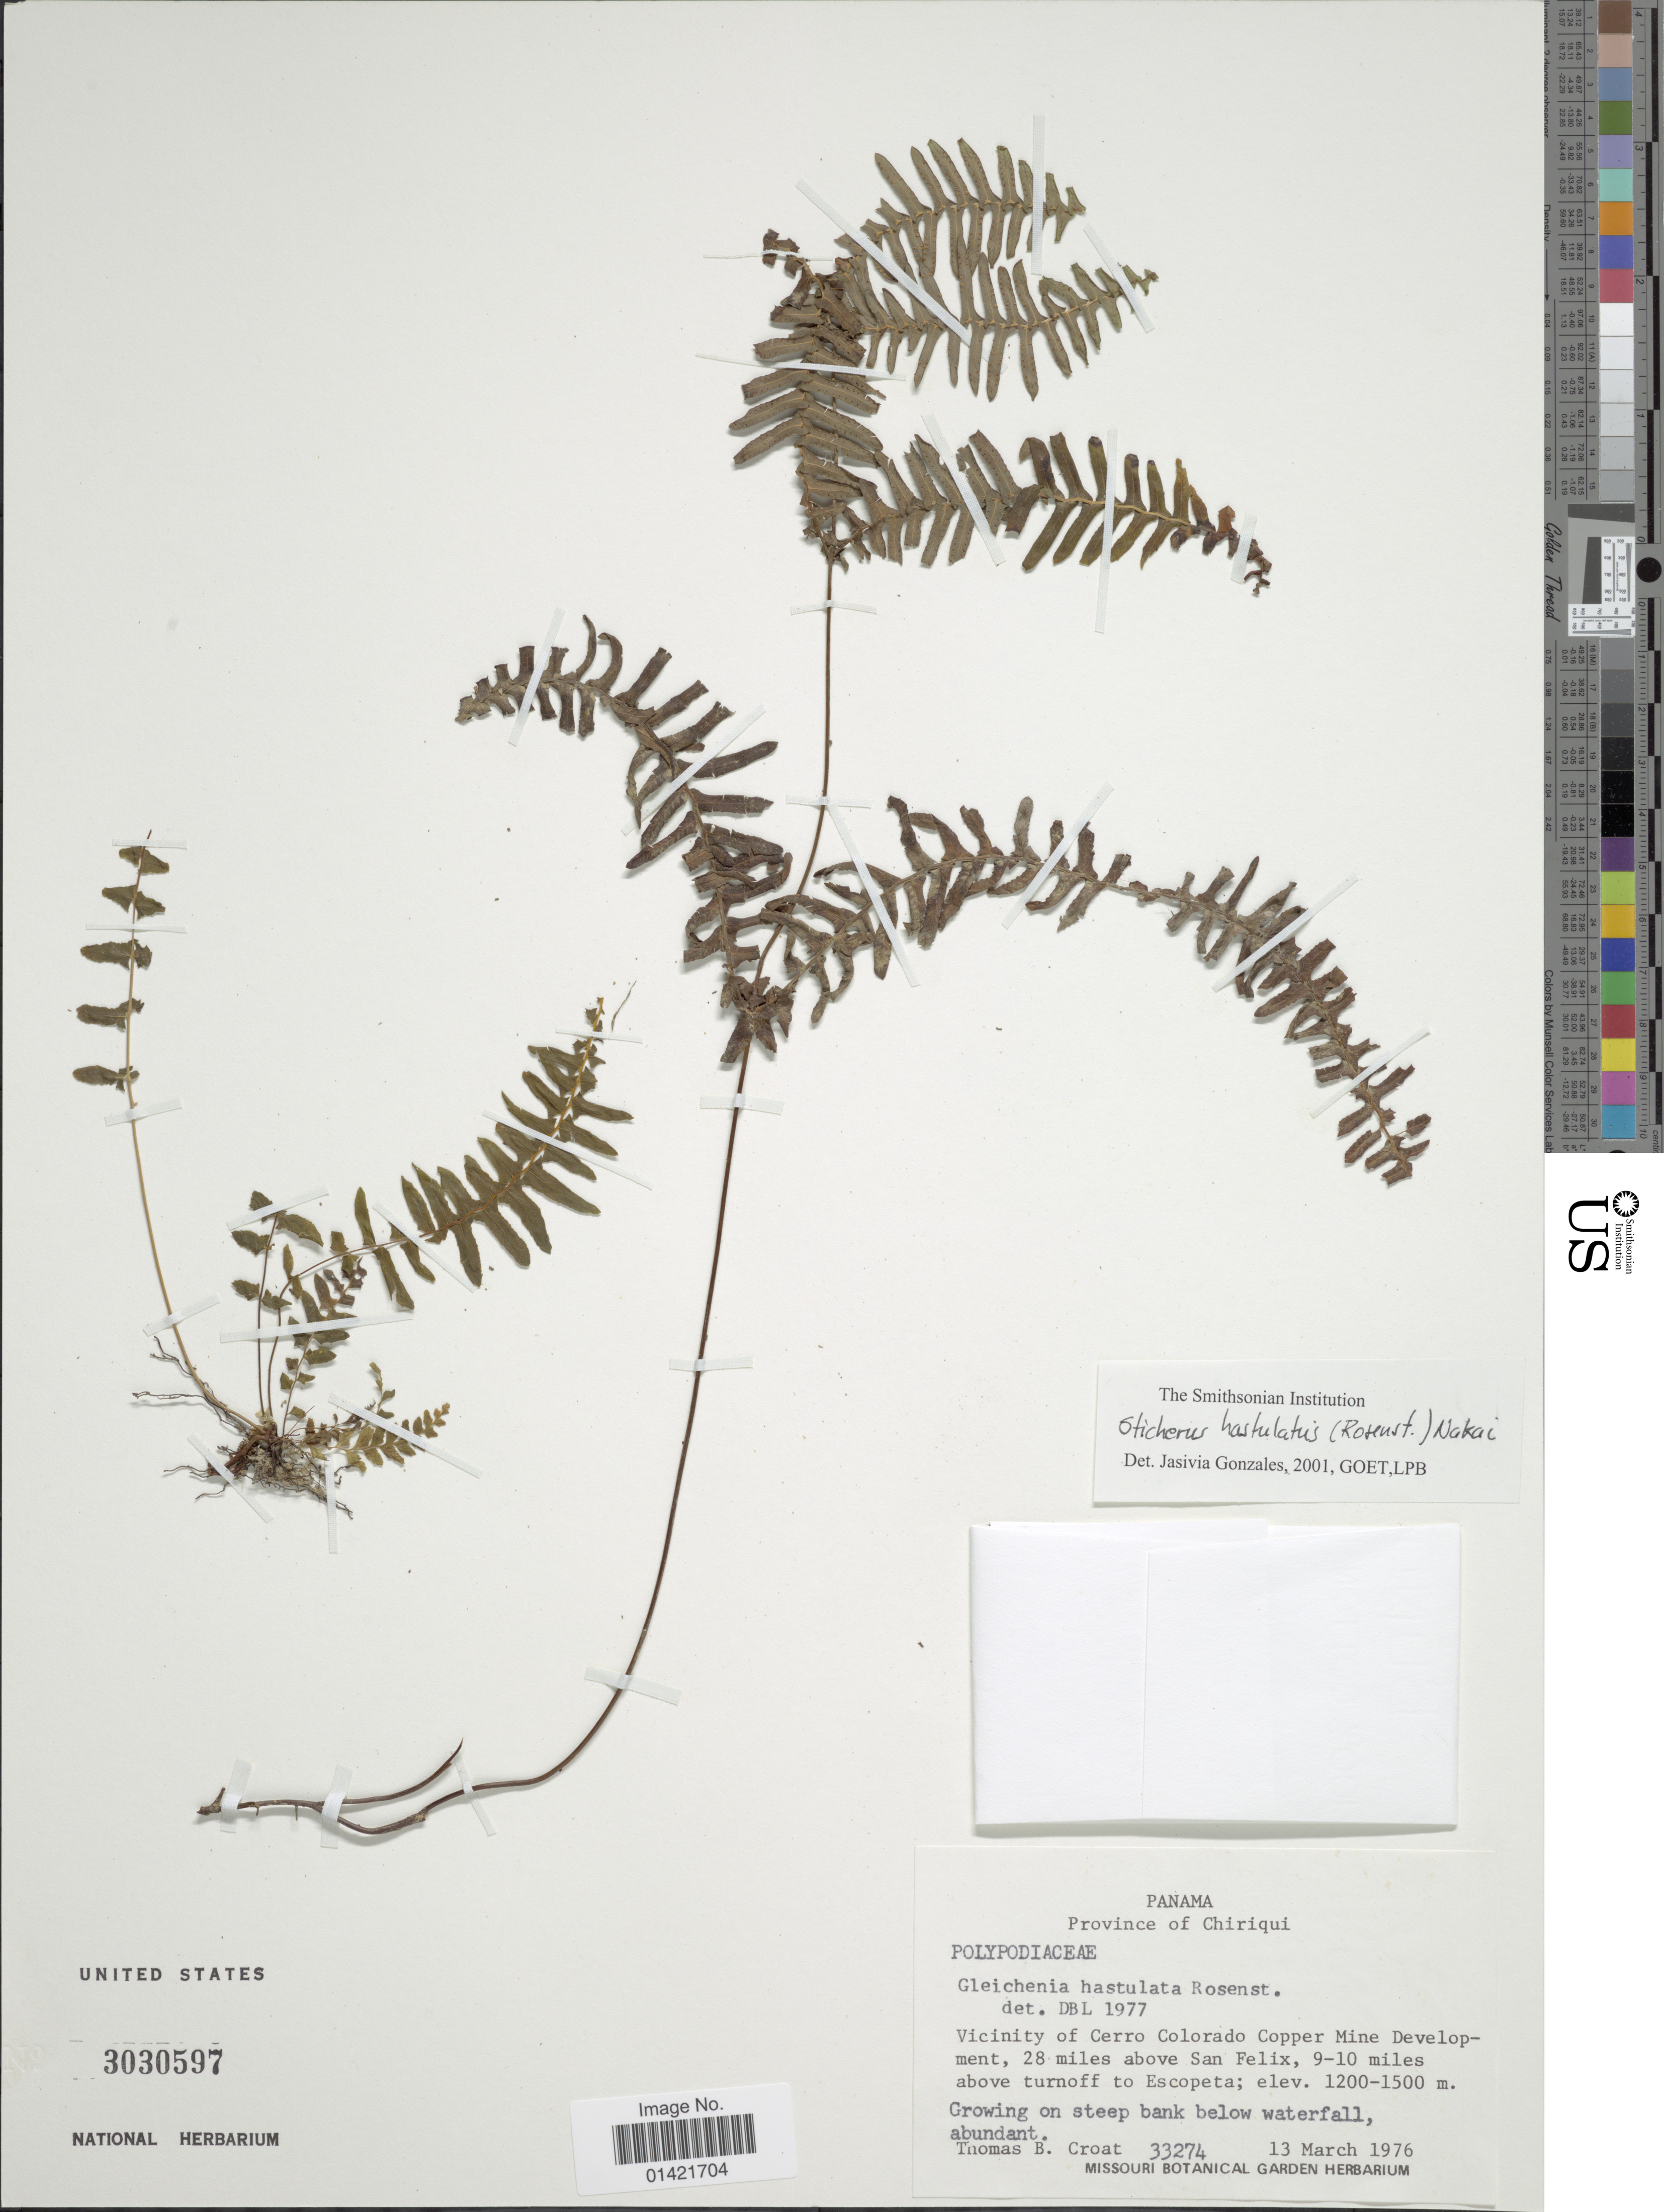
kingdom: Plantae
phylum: Tracheophyta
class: Polypodiopsida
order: Gleicheniales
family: Gleicheniaceae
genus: Sticherus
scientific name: Sticherus hastulatus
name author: (Rosenst.) Nakai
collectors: T. B. Croat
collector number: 33274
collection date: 1976-03-13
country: Panama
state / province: Chiriqui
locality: Vicinity of Cerro Colorado Copper Mine Development, 28 miles above San Felix, 9-10 miles above turnoff to Escopeta. On steep bank below waterfall.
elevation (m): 1200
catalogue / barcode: US 3030597